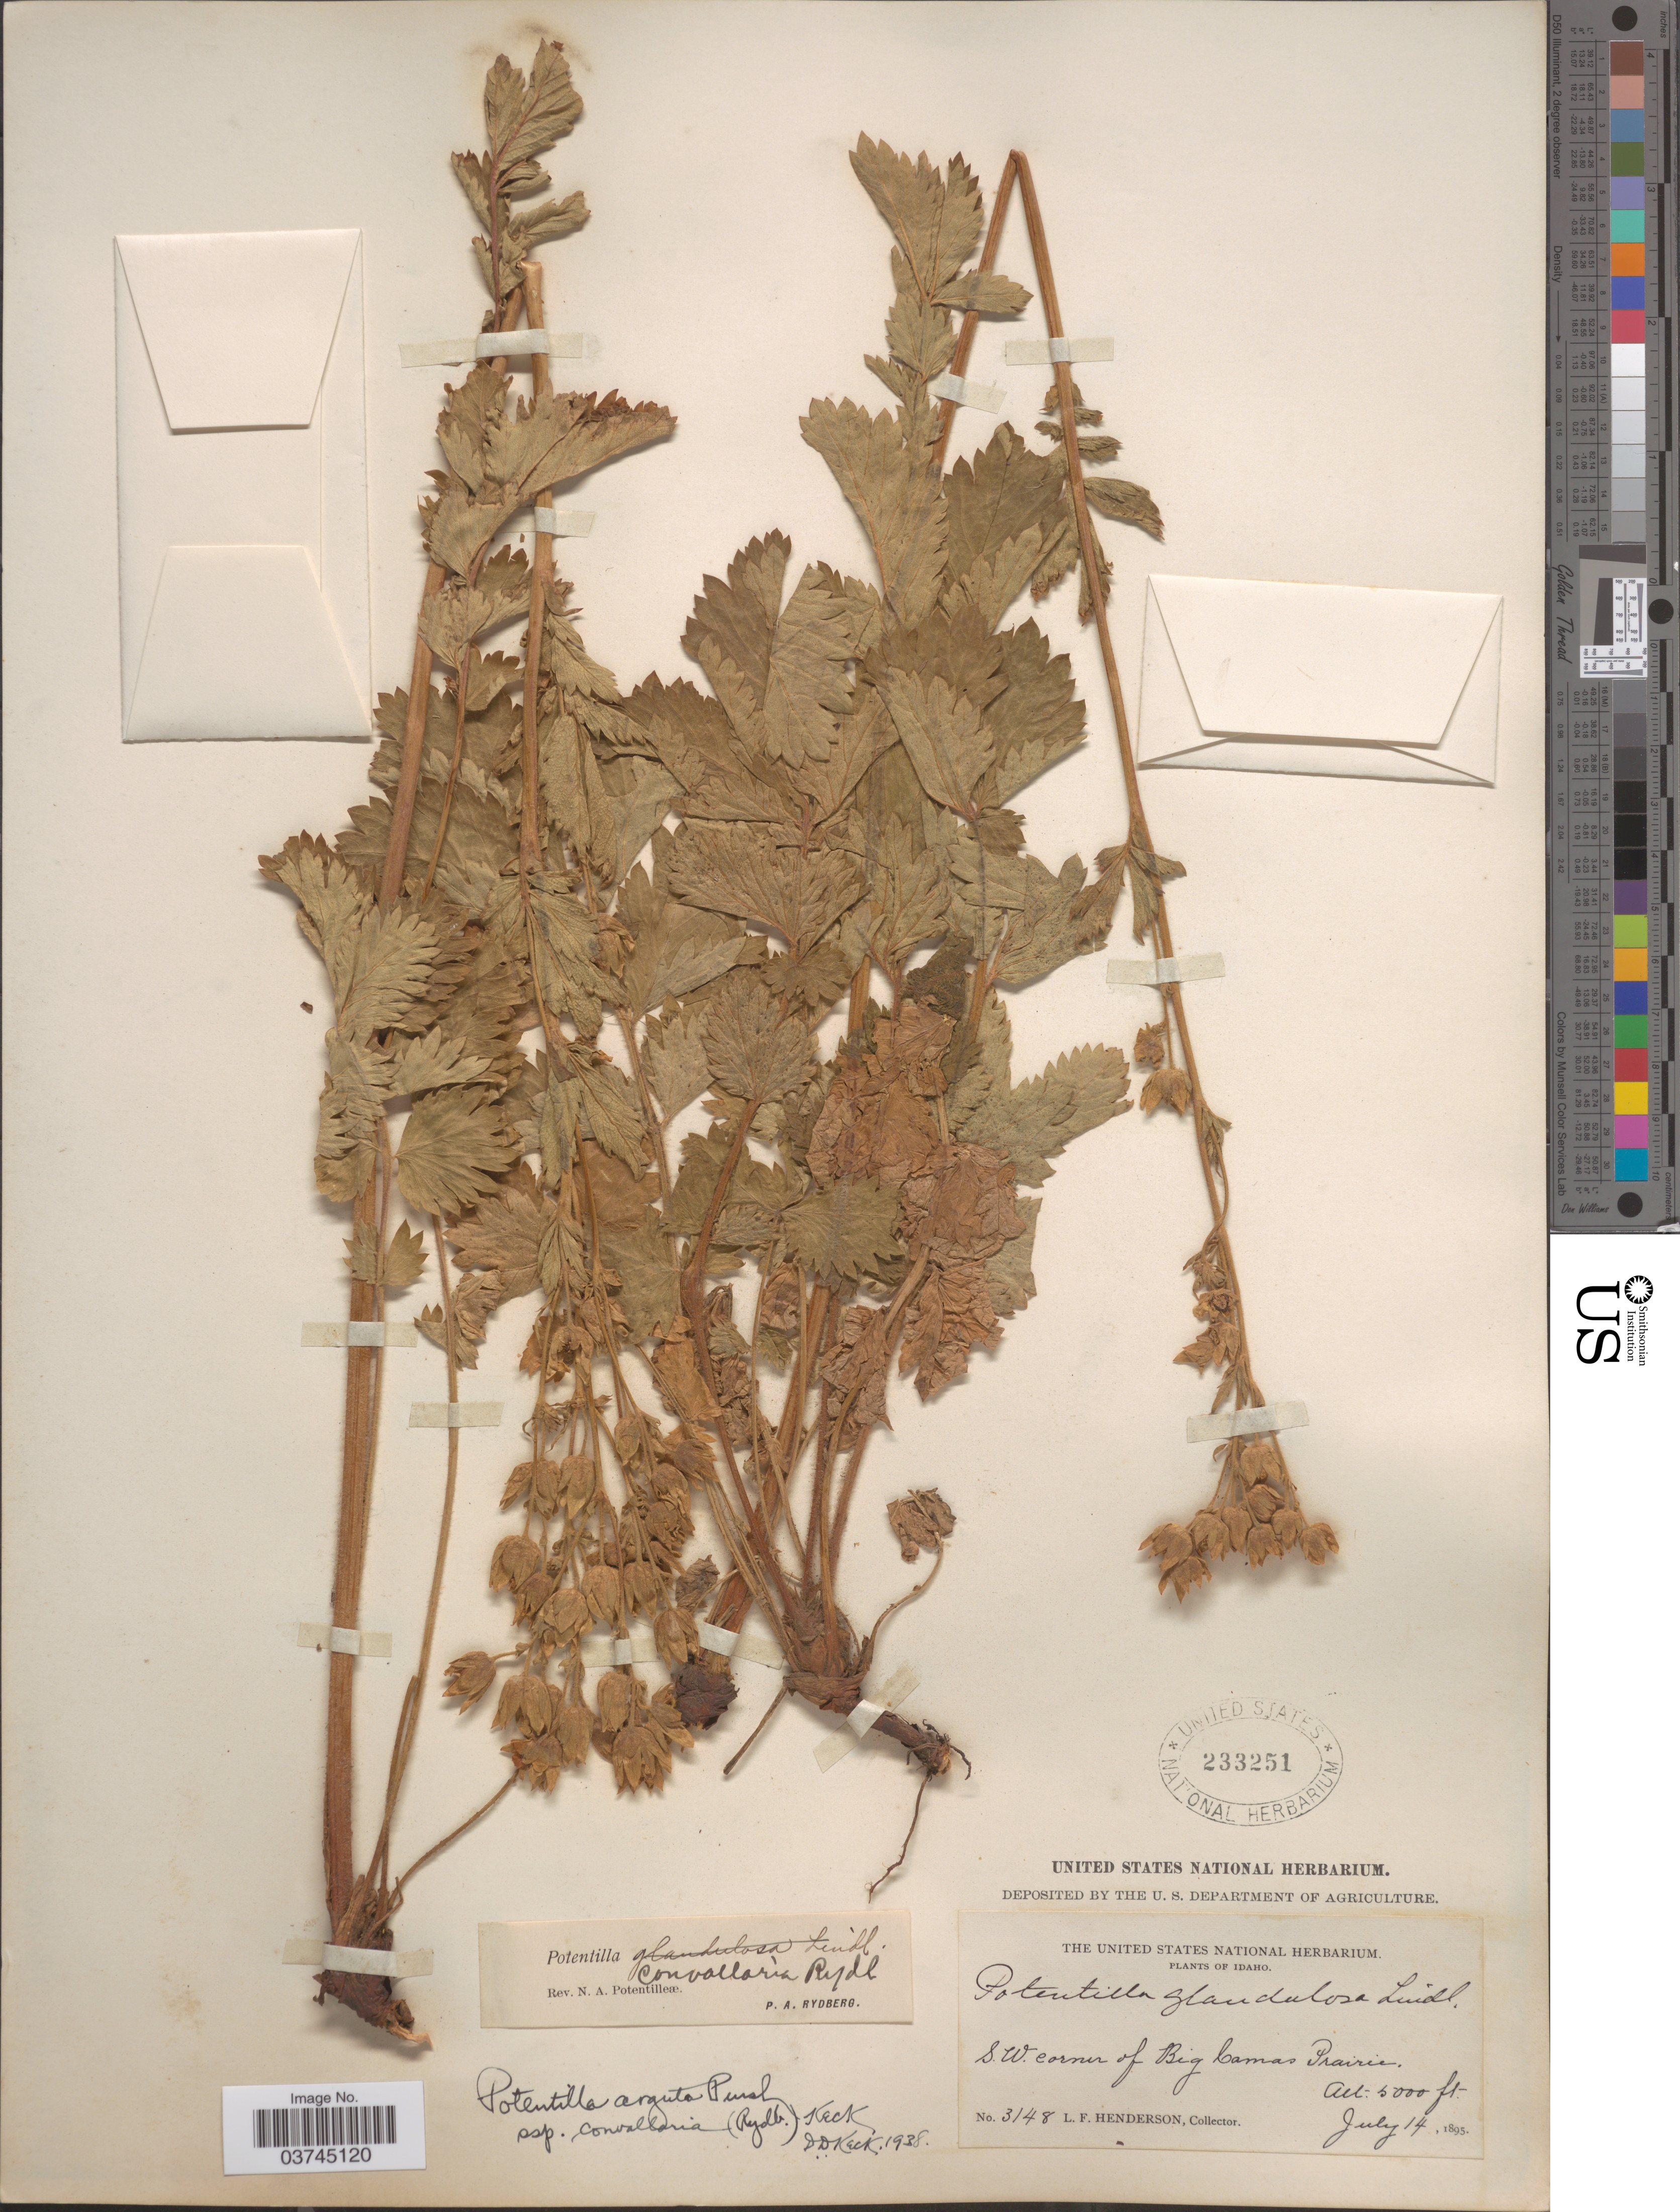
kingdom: Plantae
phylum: Tracheophyta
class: Magnoliopsida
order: Rosales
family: Rosaceae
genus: Drymocallis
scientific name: Drymocallis convallaria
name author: (Rydb.) Rydb.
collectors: L. Henderson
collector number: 3148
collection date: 1895-07-14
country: United States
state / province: Idaho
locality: S.W. corner of Big Camas Prairie.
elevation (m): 1524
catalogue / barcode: US 233251